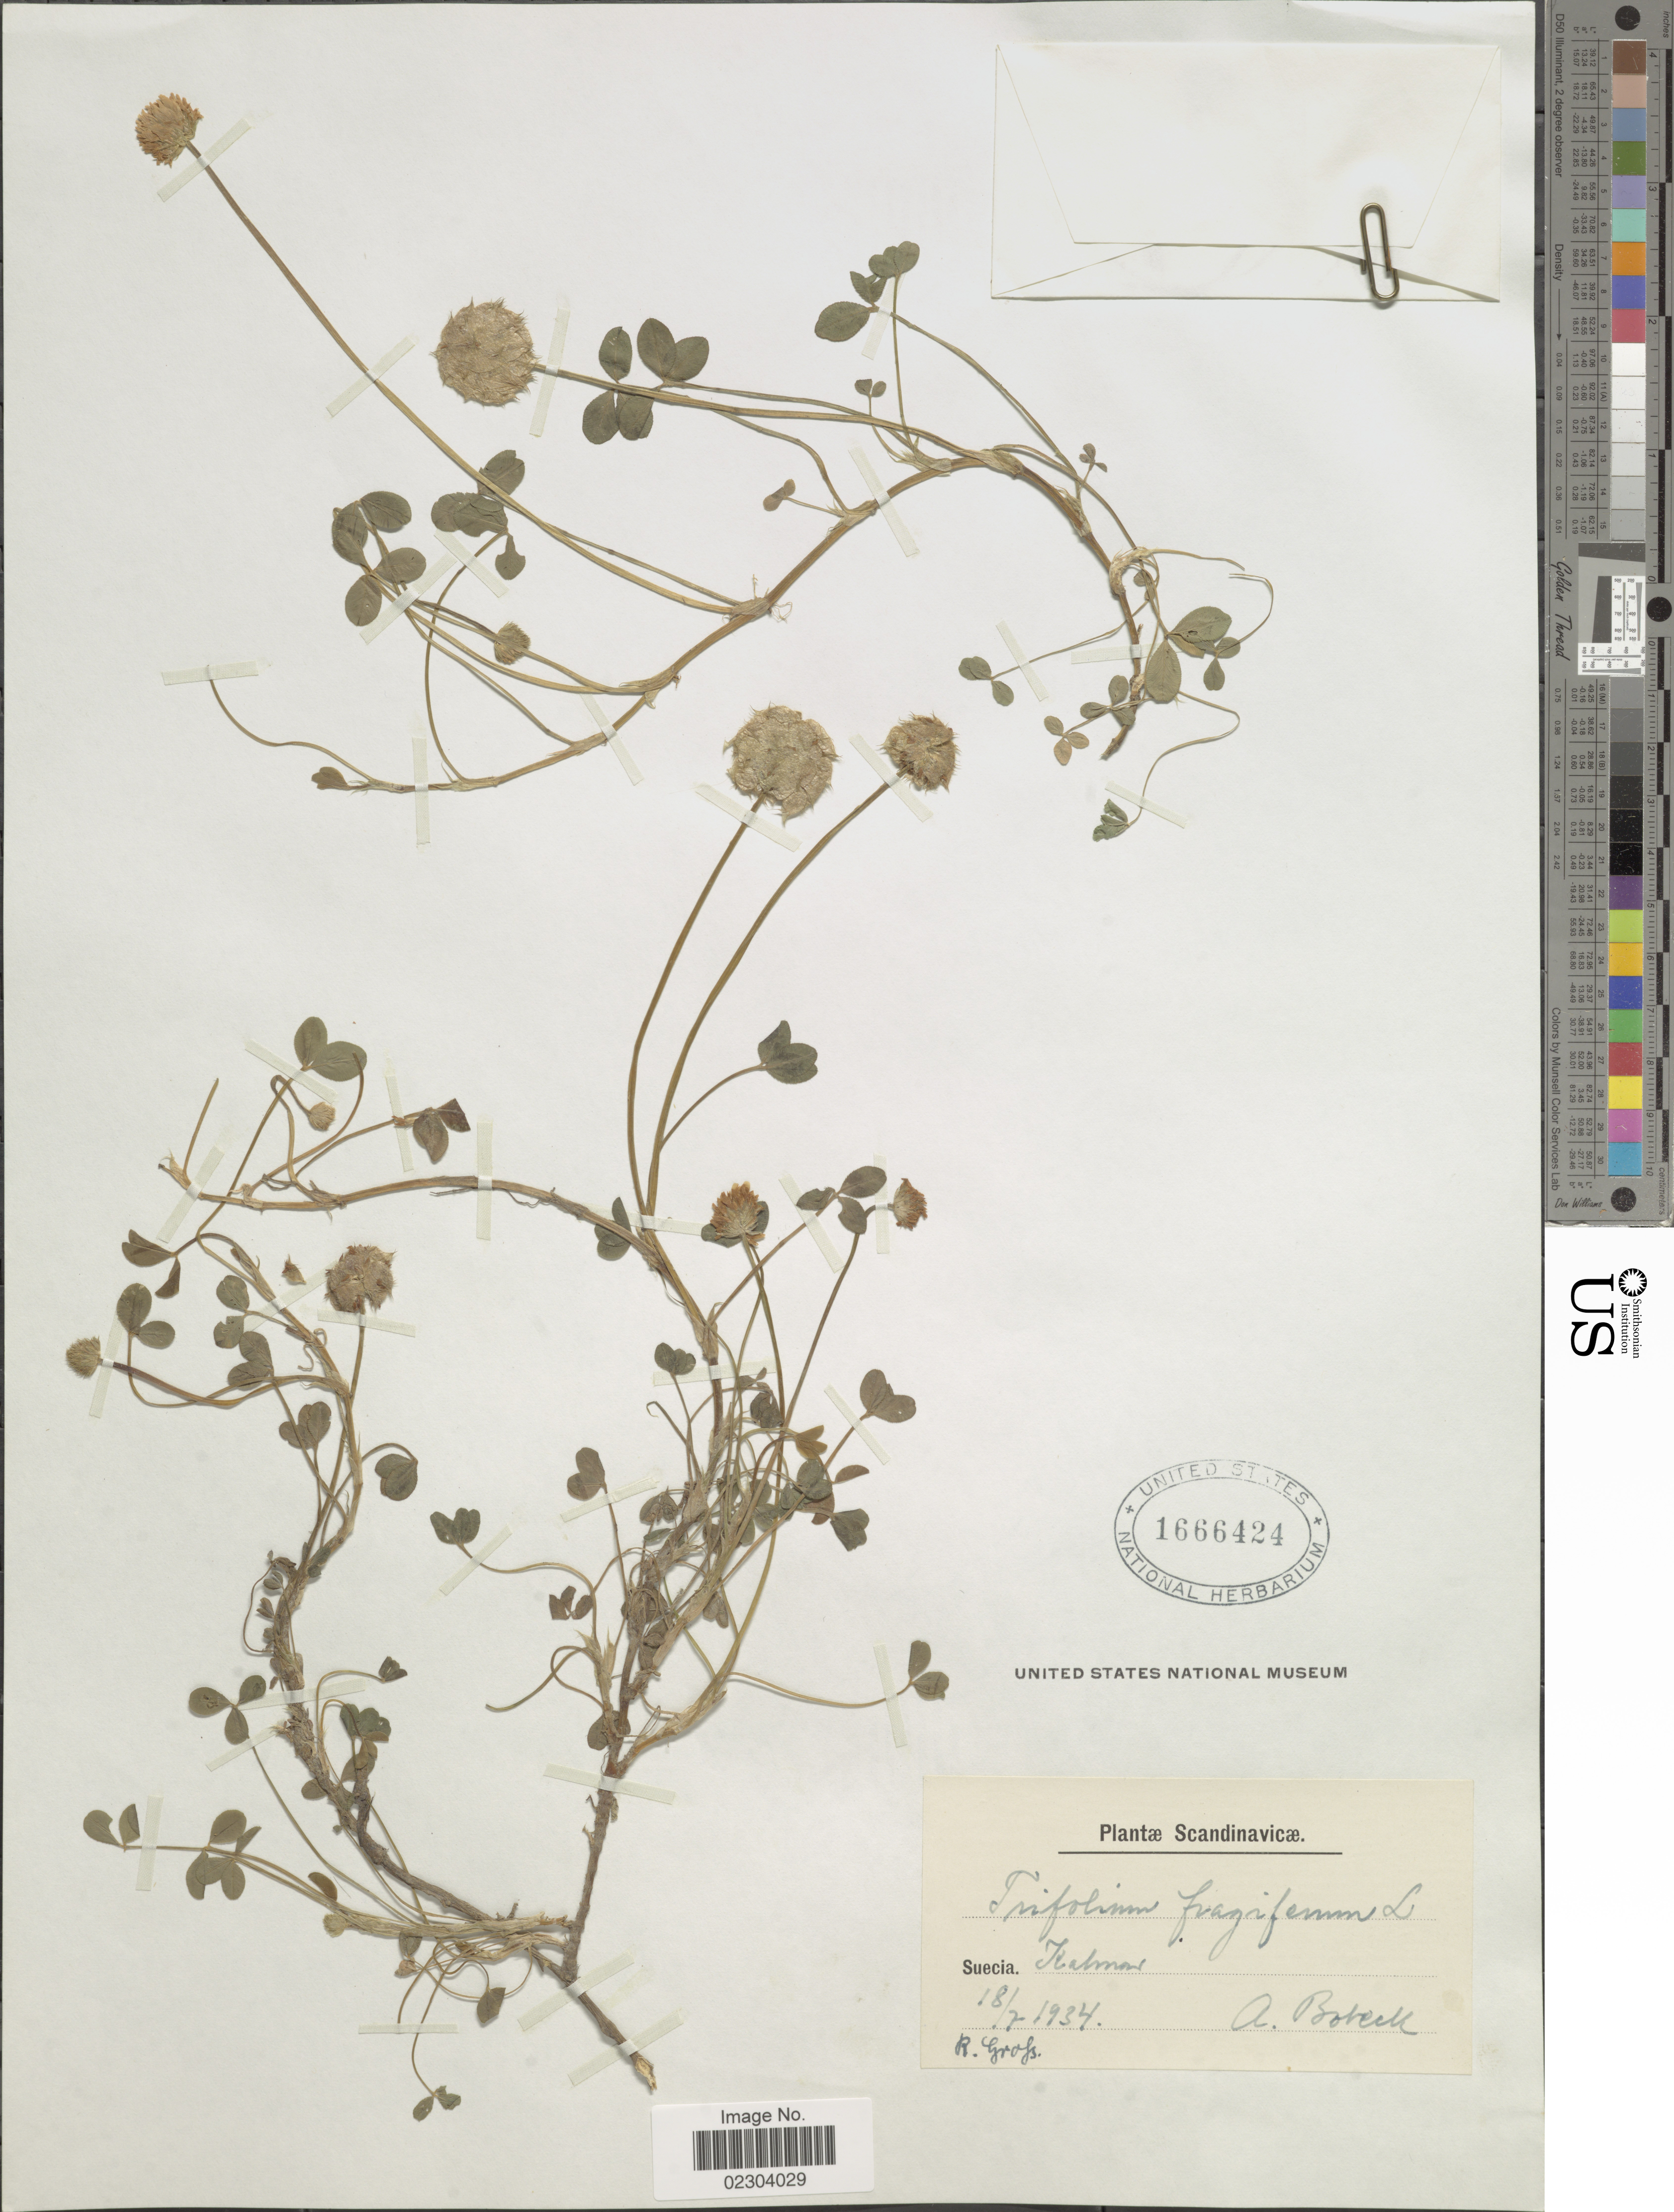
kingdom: Plantae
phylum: Tracheophyta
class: Magnoliopsida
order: Fabales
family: Fabaceae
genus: Trifolium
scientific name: Trifolium fragiferum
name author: L.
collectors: A. Bobeck & R. Gross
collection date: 1934-07-18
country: Sweden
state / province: Kalmar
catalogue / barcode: US 1666424